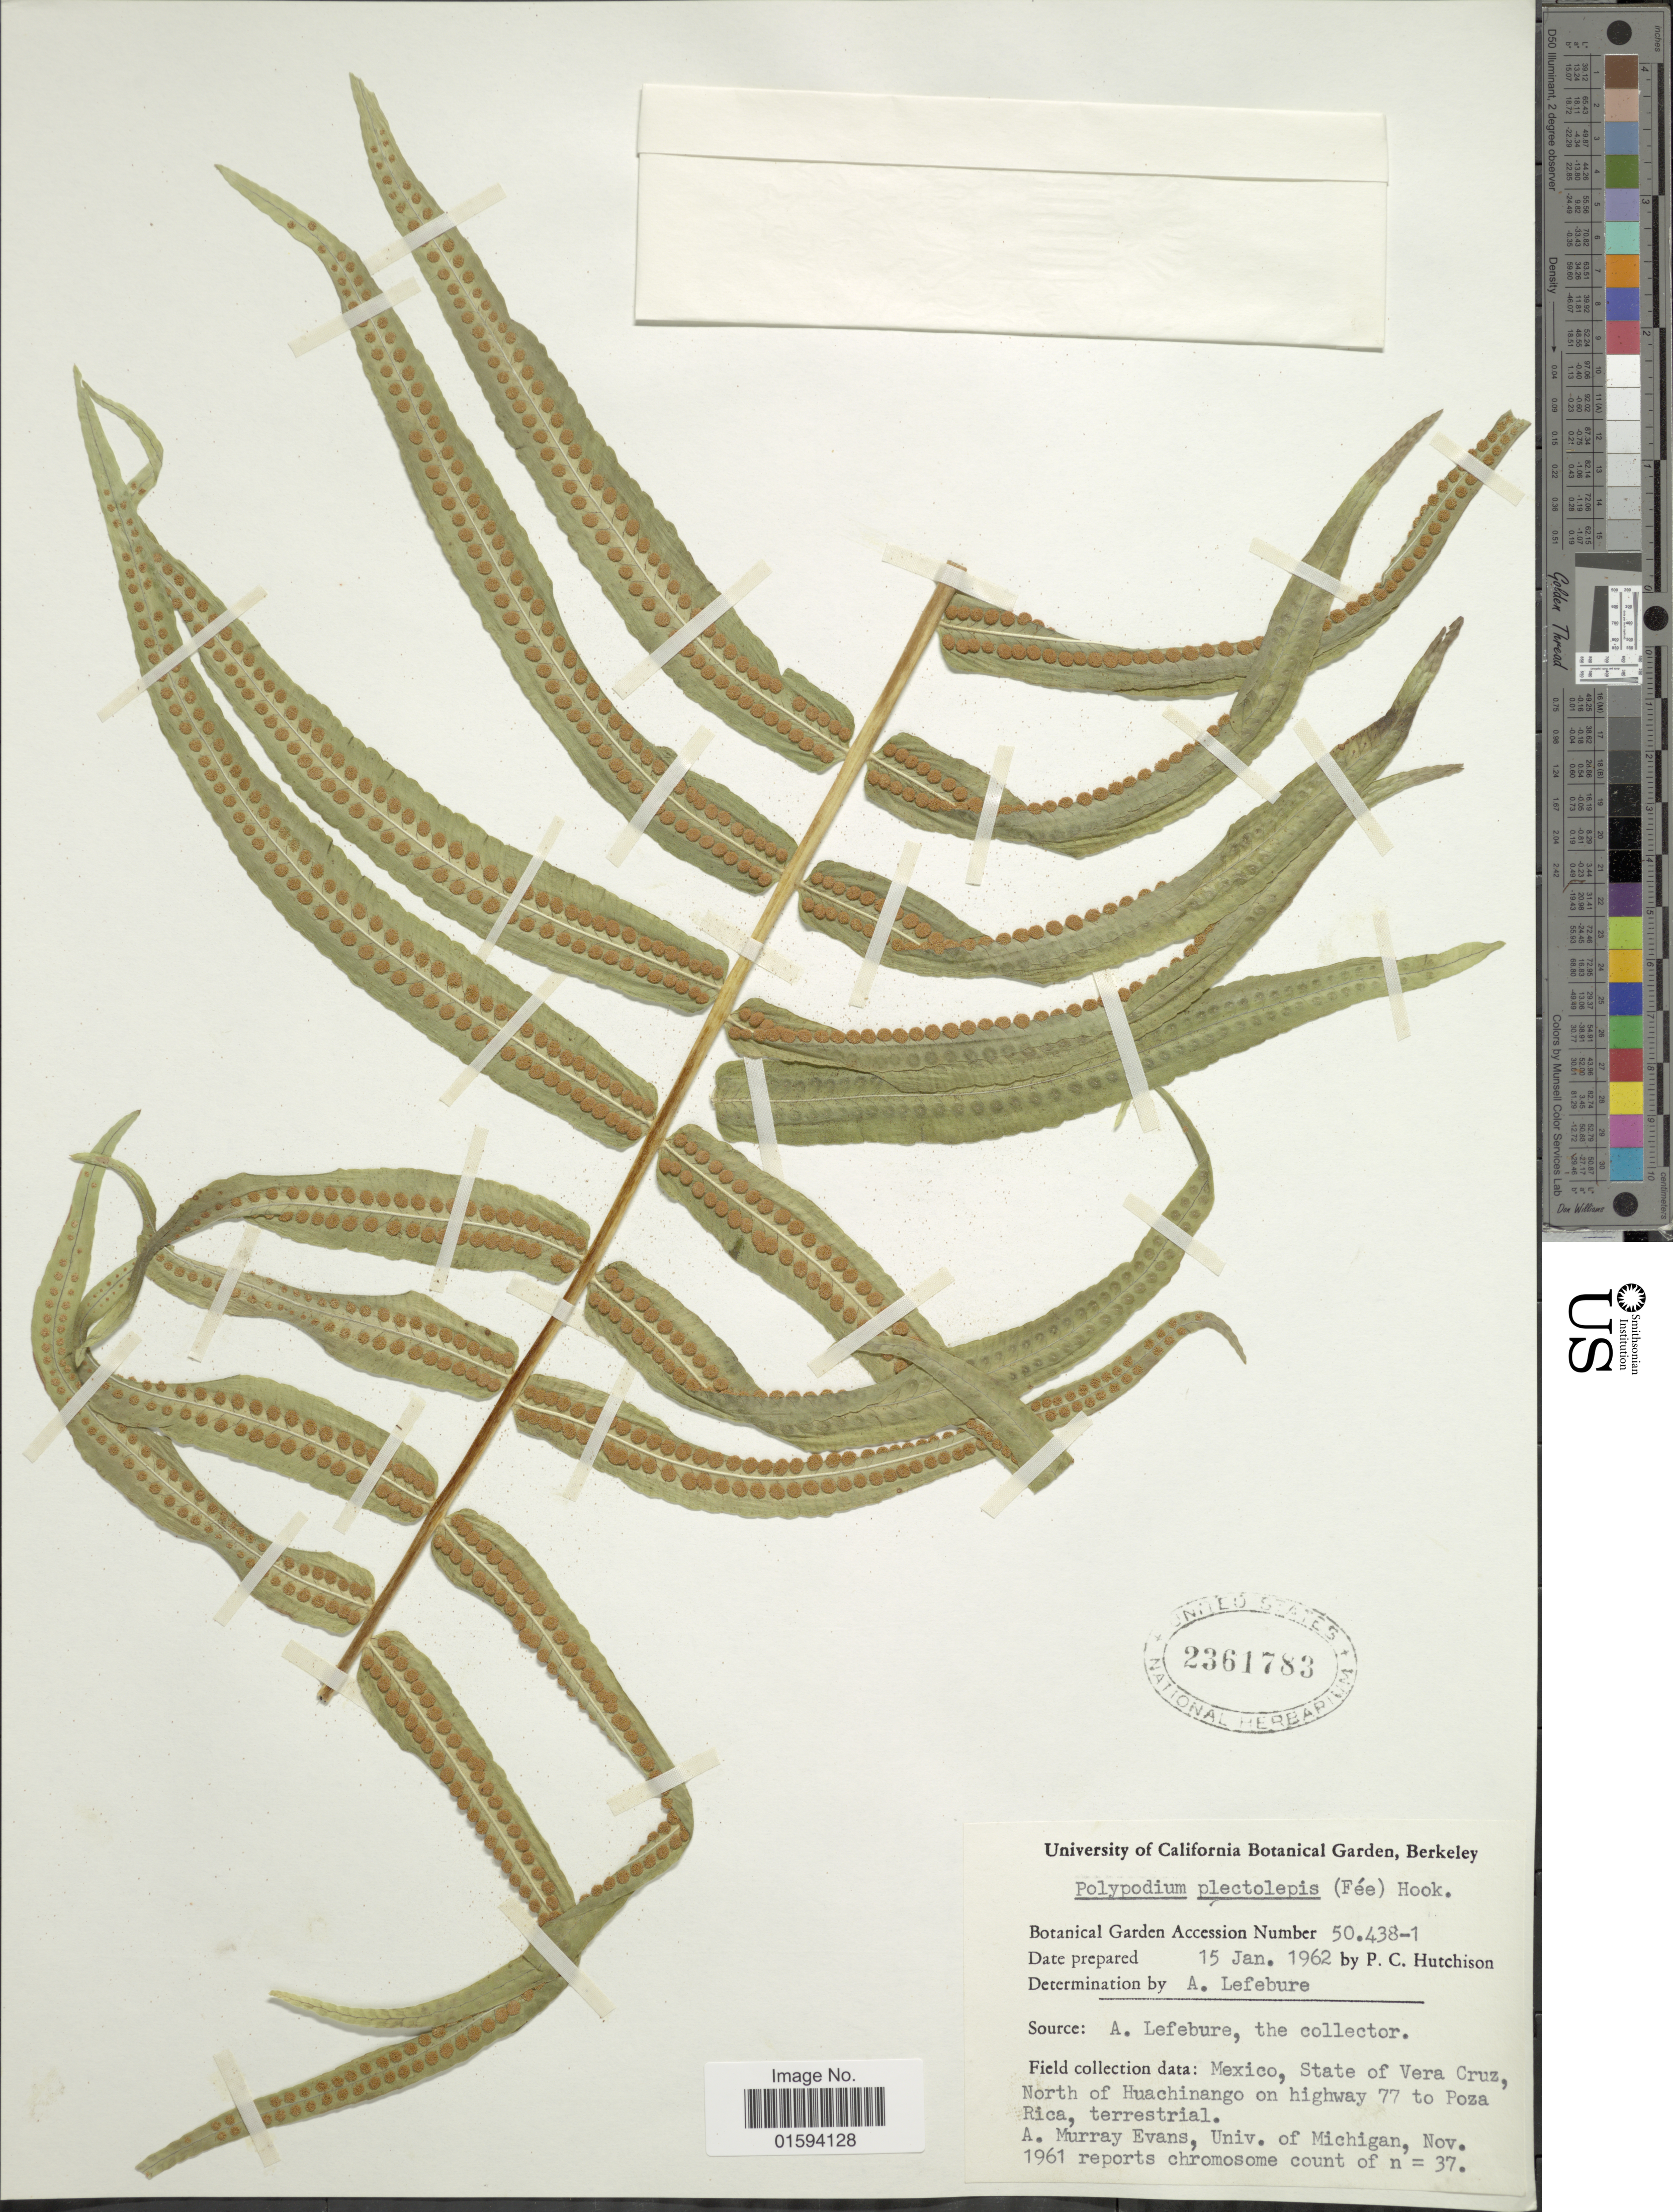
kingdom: Plantae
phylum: Tracheophyta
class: Polypodiopsida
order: Polypodiales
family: Polypodiaceae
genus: Polypodium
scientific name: Polypodium plectolepis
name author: (Fée) Hook.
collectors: P. C. Hutchison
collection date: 1962-01-15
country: United States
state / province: California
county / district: Alameda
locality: University of California Botanical Garden, Berkeley, Botanical Garden Accession Number 50.438-1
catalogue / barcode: US 2361783